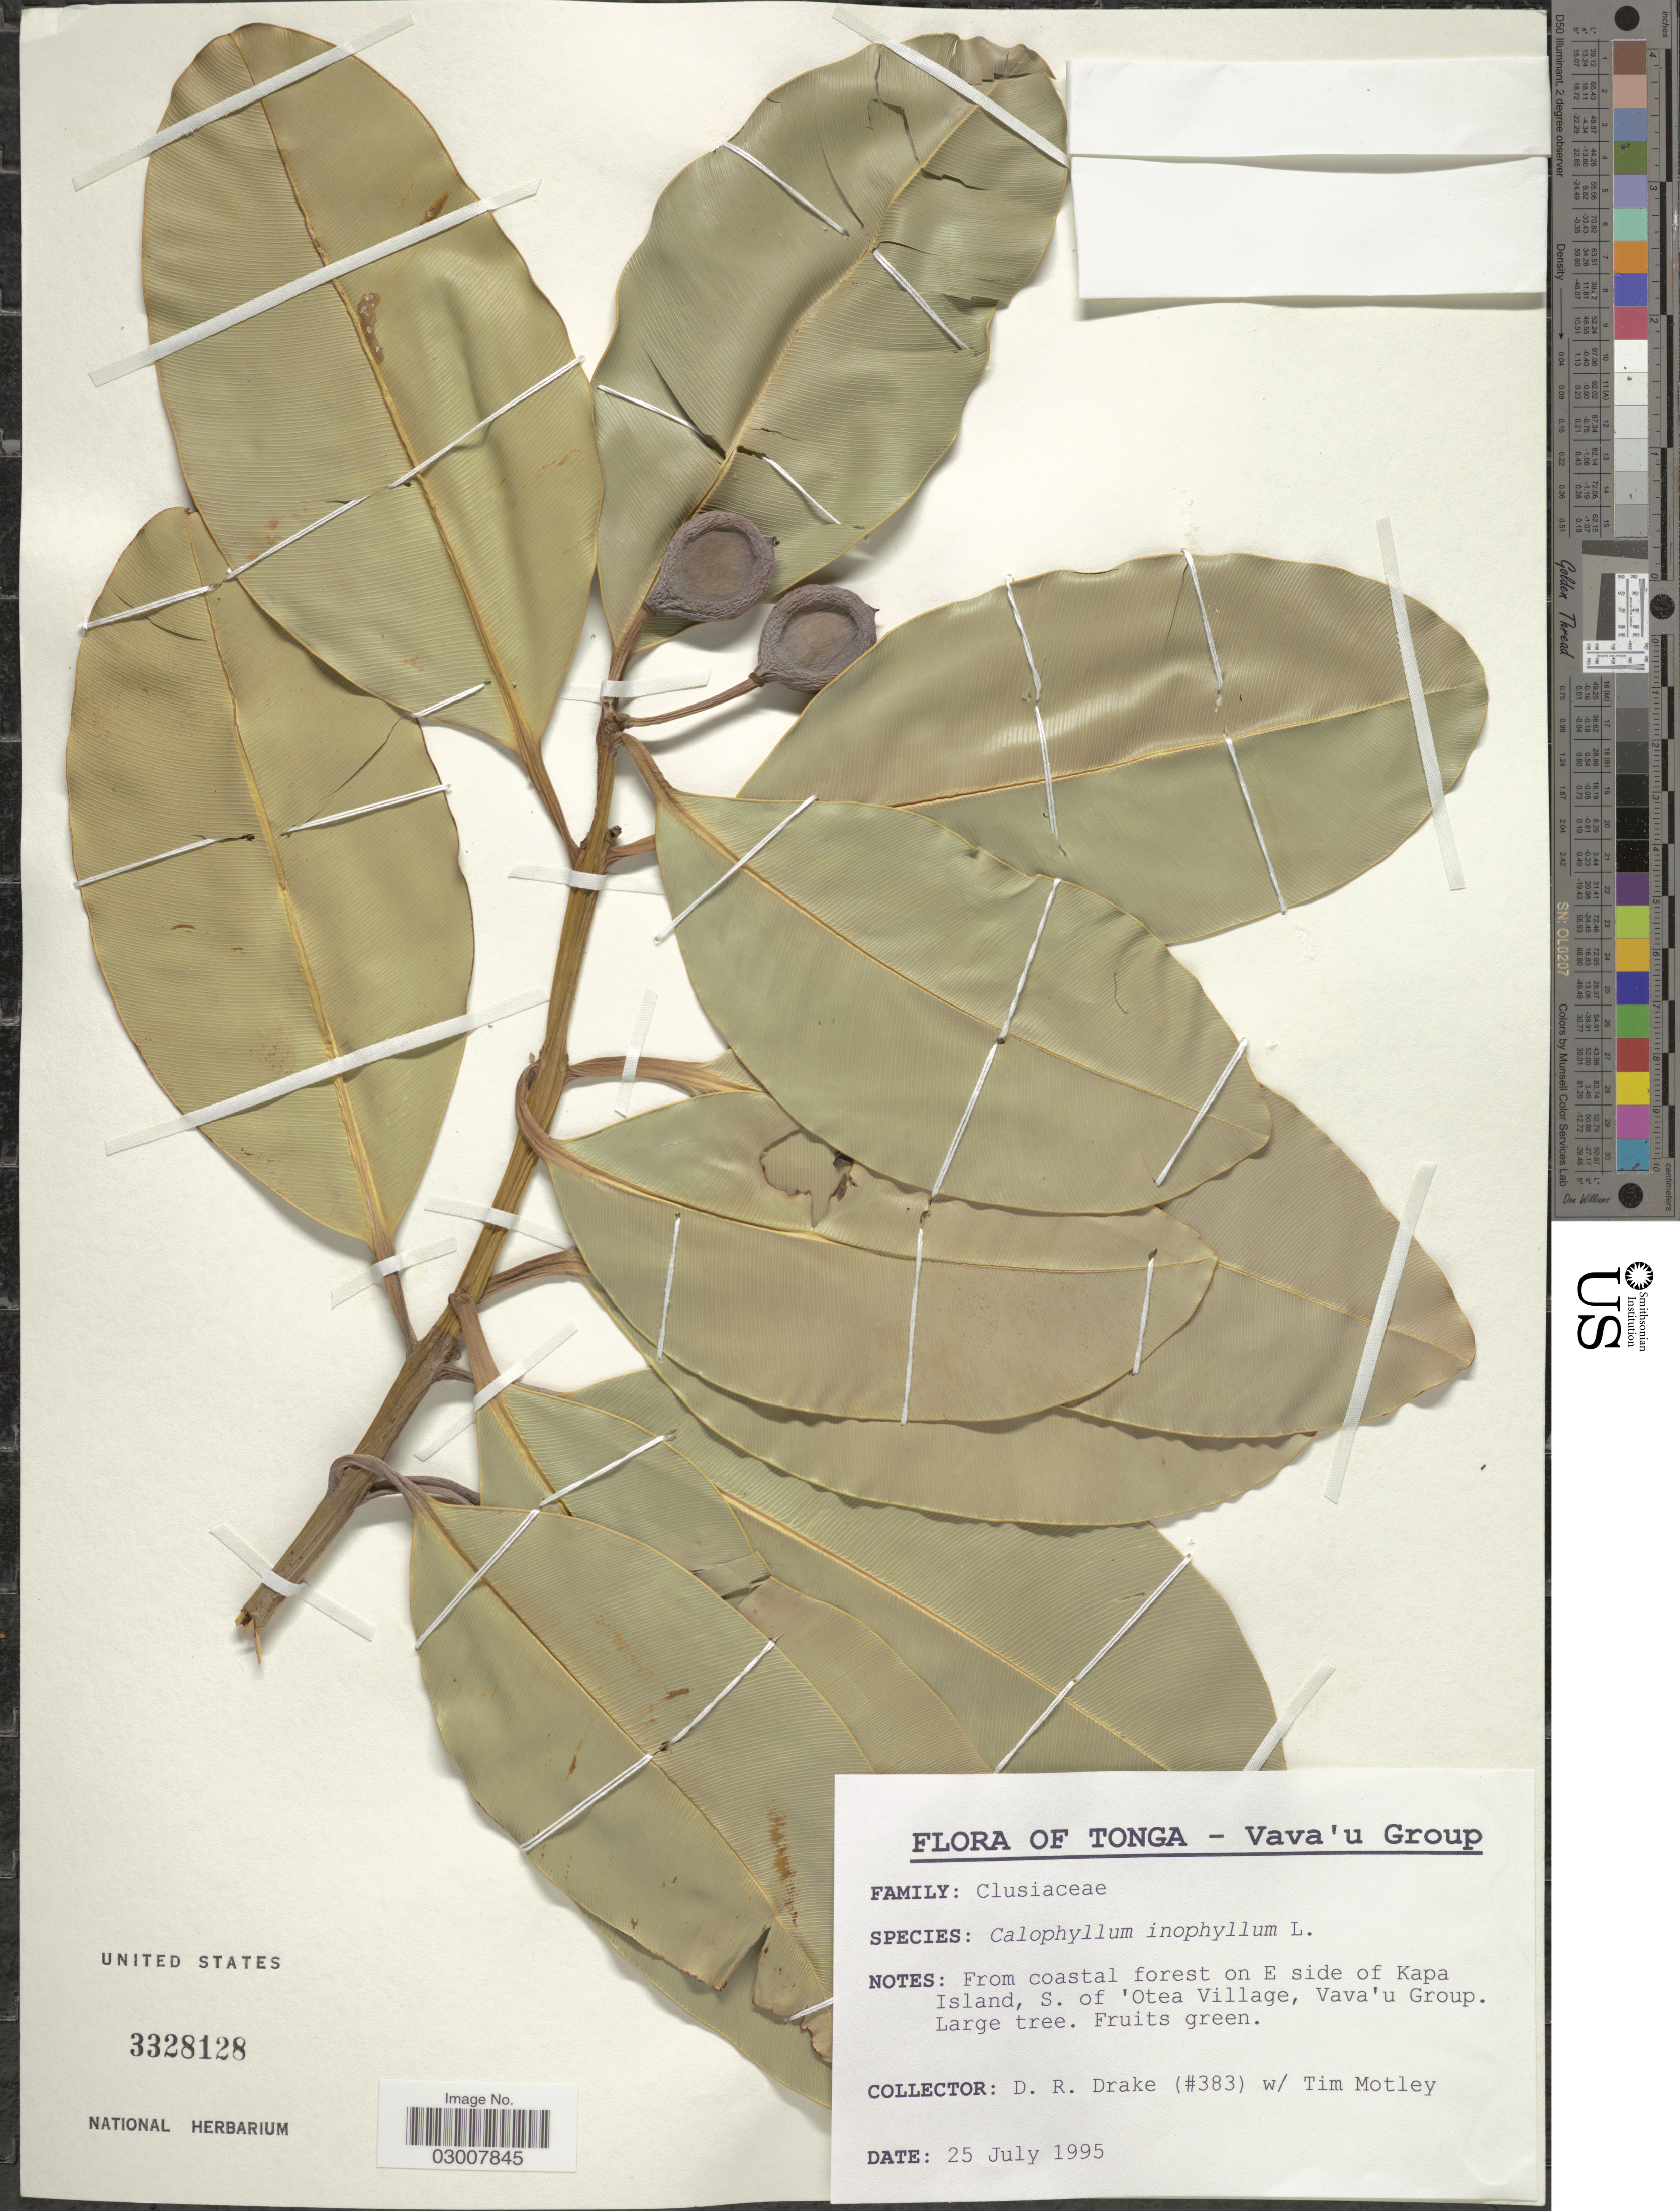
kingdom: Plantae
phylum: Tracheophyta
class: Magnoliopsida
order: Malpighiales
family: Calophyllaceae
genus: Calophyllum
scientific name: Calophyllum inophyllum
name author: L.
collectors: D.R. Drake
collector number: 383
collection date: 1995-07-25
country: Tonga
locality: Vava'u Group. From coastal forest on E side of Kapa Island, S. of 'Otea Village, Vava'u Group.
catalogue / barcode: US 3328128